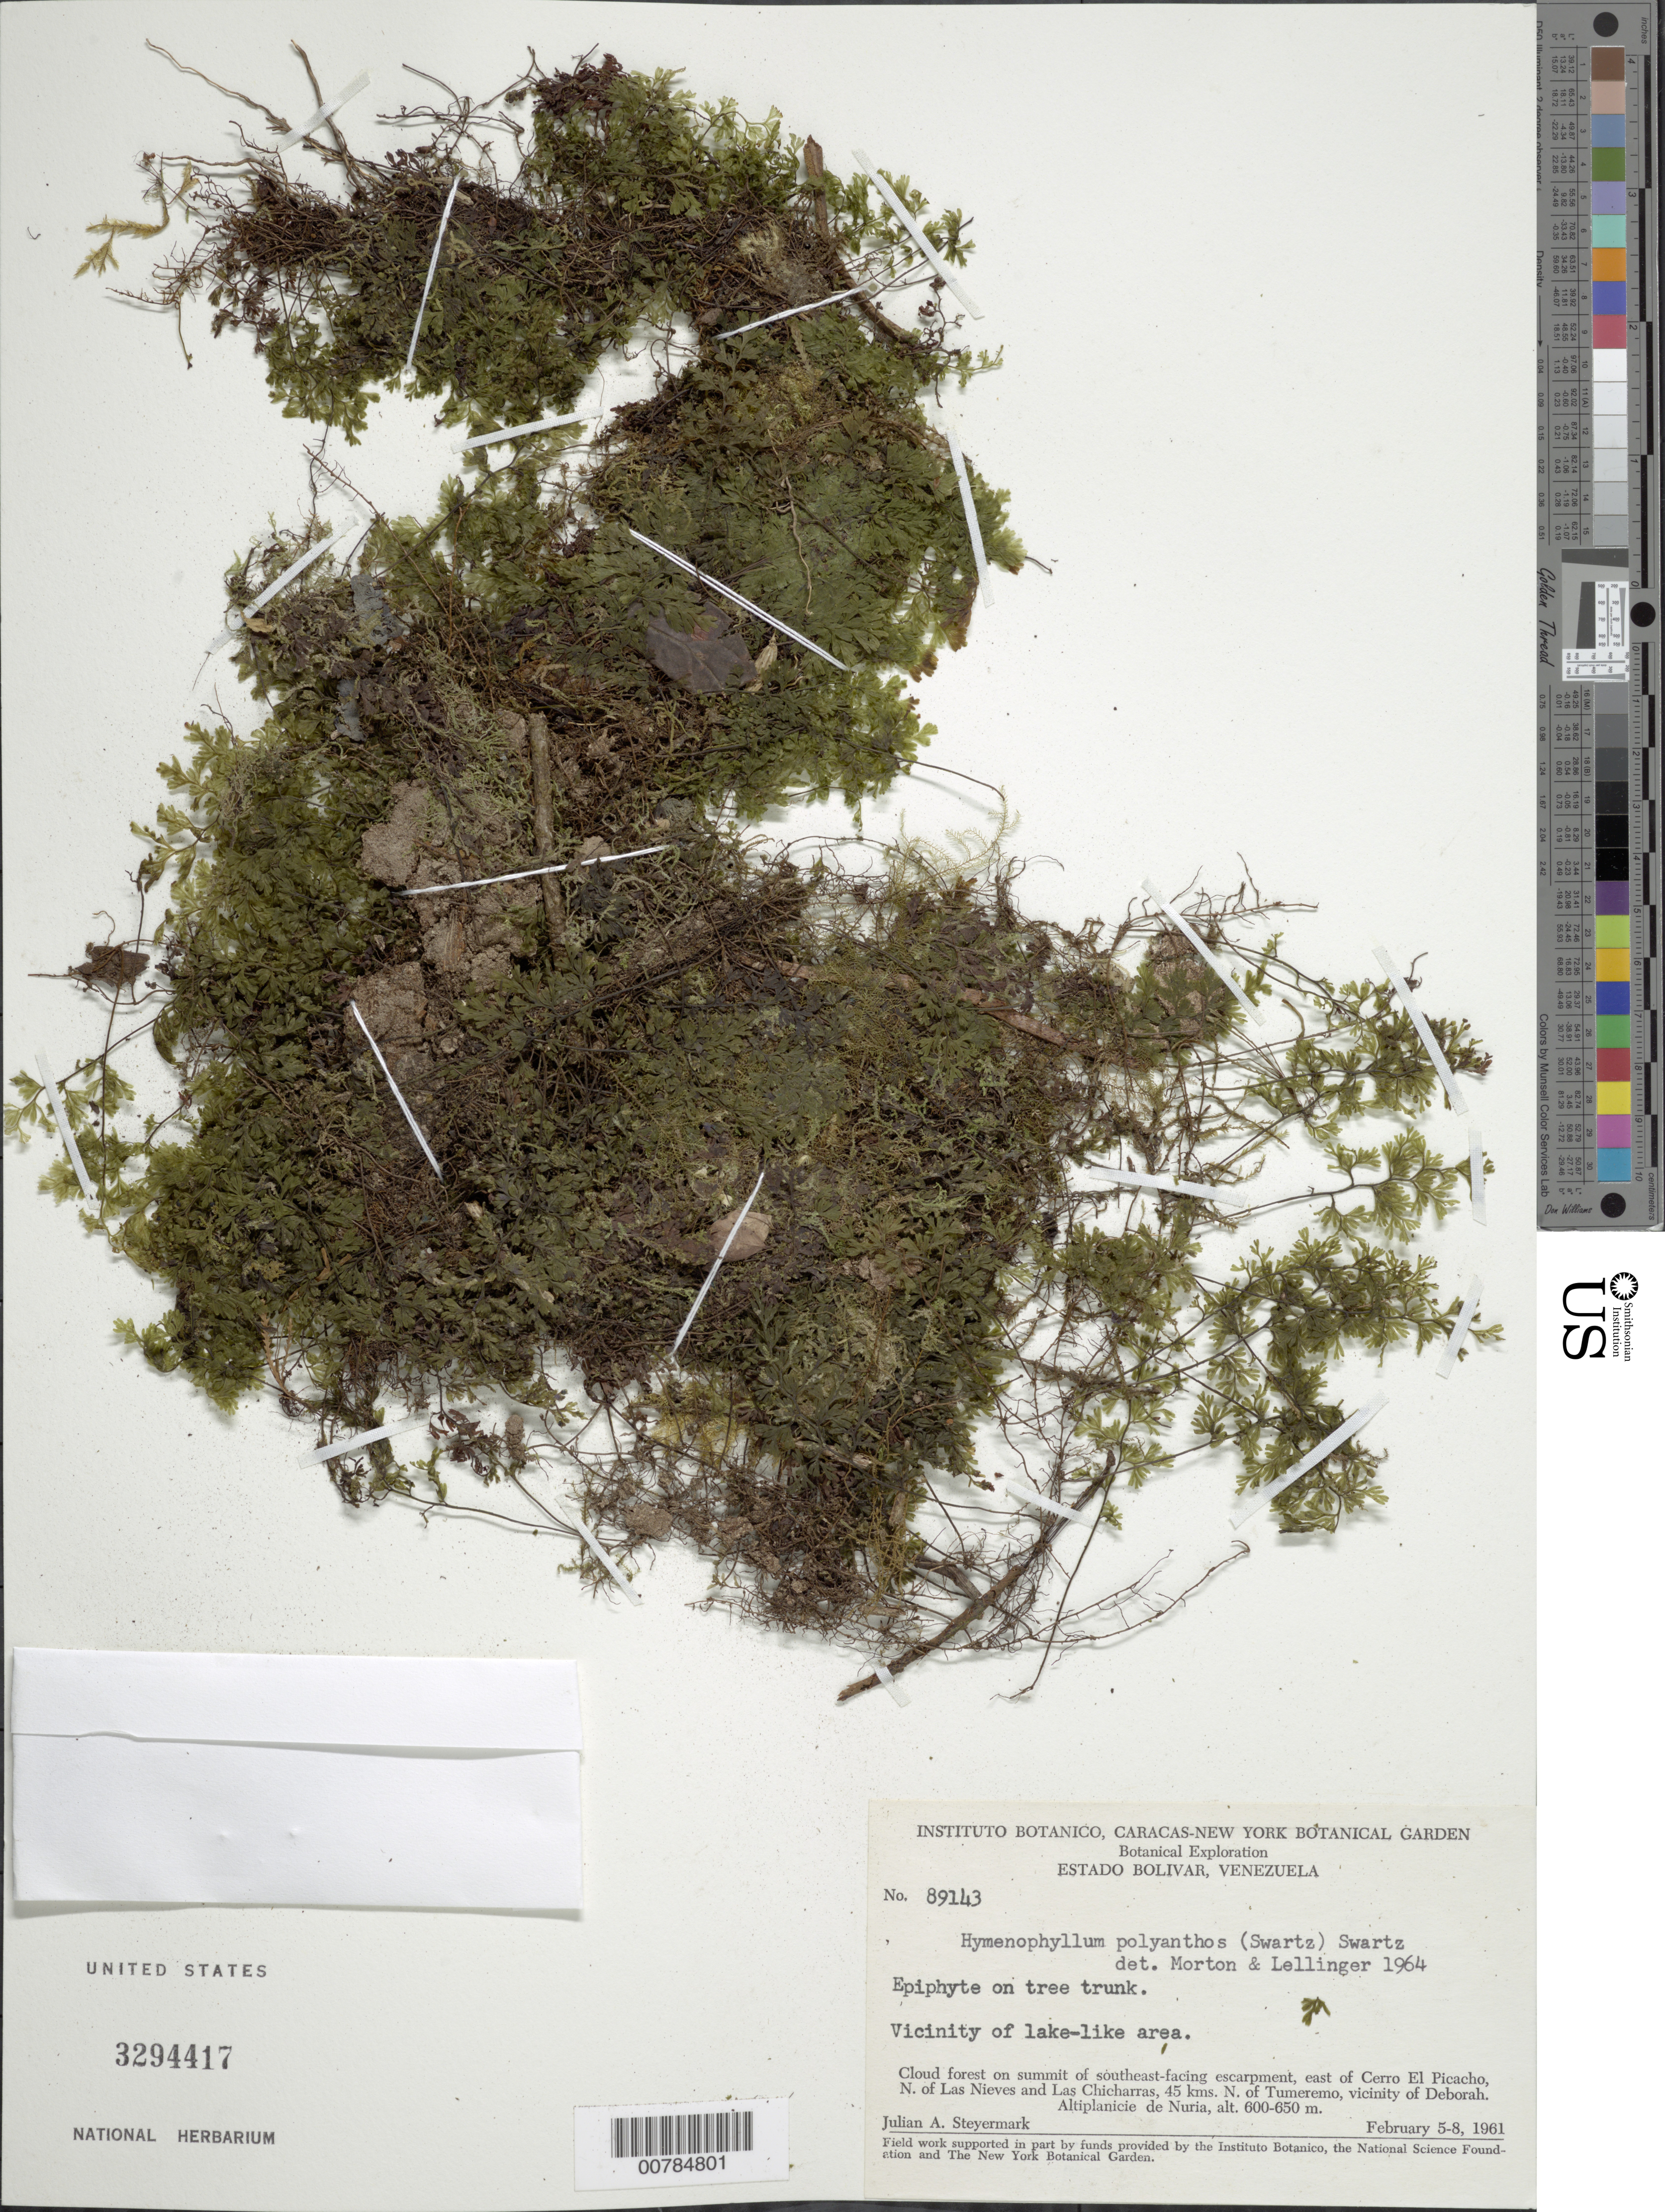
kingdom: Plantae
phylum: Tracheophyta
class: Polypodiopsida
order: Hymenophyllales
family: Hymenophyllaceae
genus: Hymenophyllum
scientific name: Hymenophyllum polyanthos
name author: (Sw.) Sw.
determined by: Morton, C. V.; Lellinger, D. B.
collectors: J. Steyermark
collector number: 89143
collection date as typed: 5-Feb-61 to 8-Feb-61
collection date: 1961-02-05/1961-02-08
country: Venezuela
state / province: Bolívar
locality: Cerro El Picacho, E of, N of Las Nieves & Las Chicharras, 45 km N of Tumeremo; vic of Deborah; Altiplanicie de Nuria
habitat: Cloud forest on summit of southeast-facing escarpment, vic. of lake-like area on tree trunk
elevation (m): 600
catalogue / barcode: US 3294417